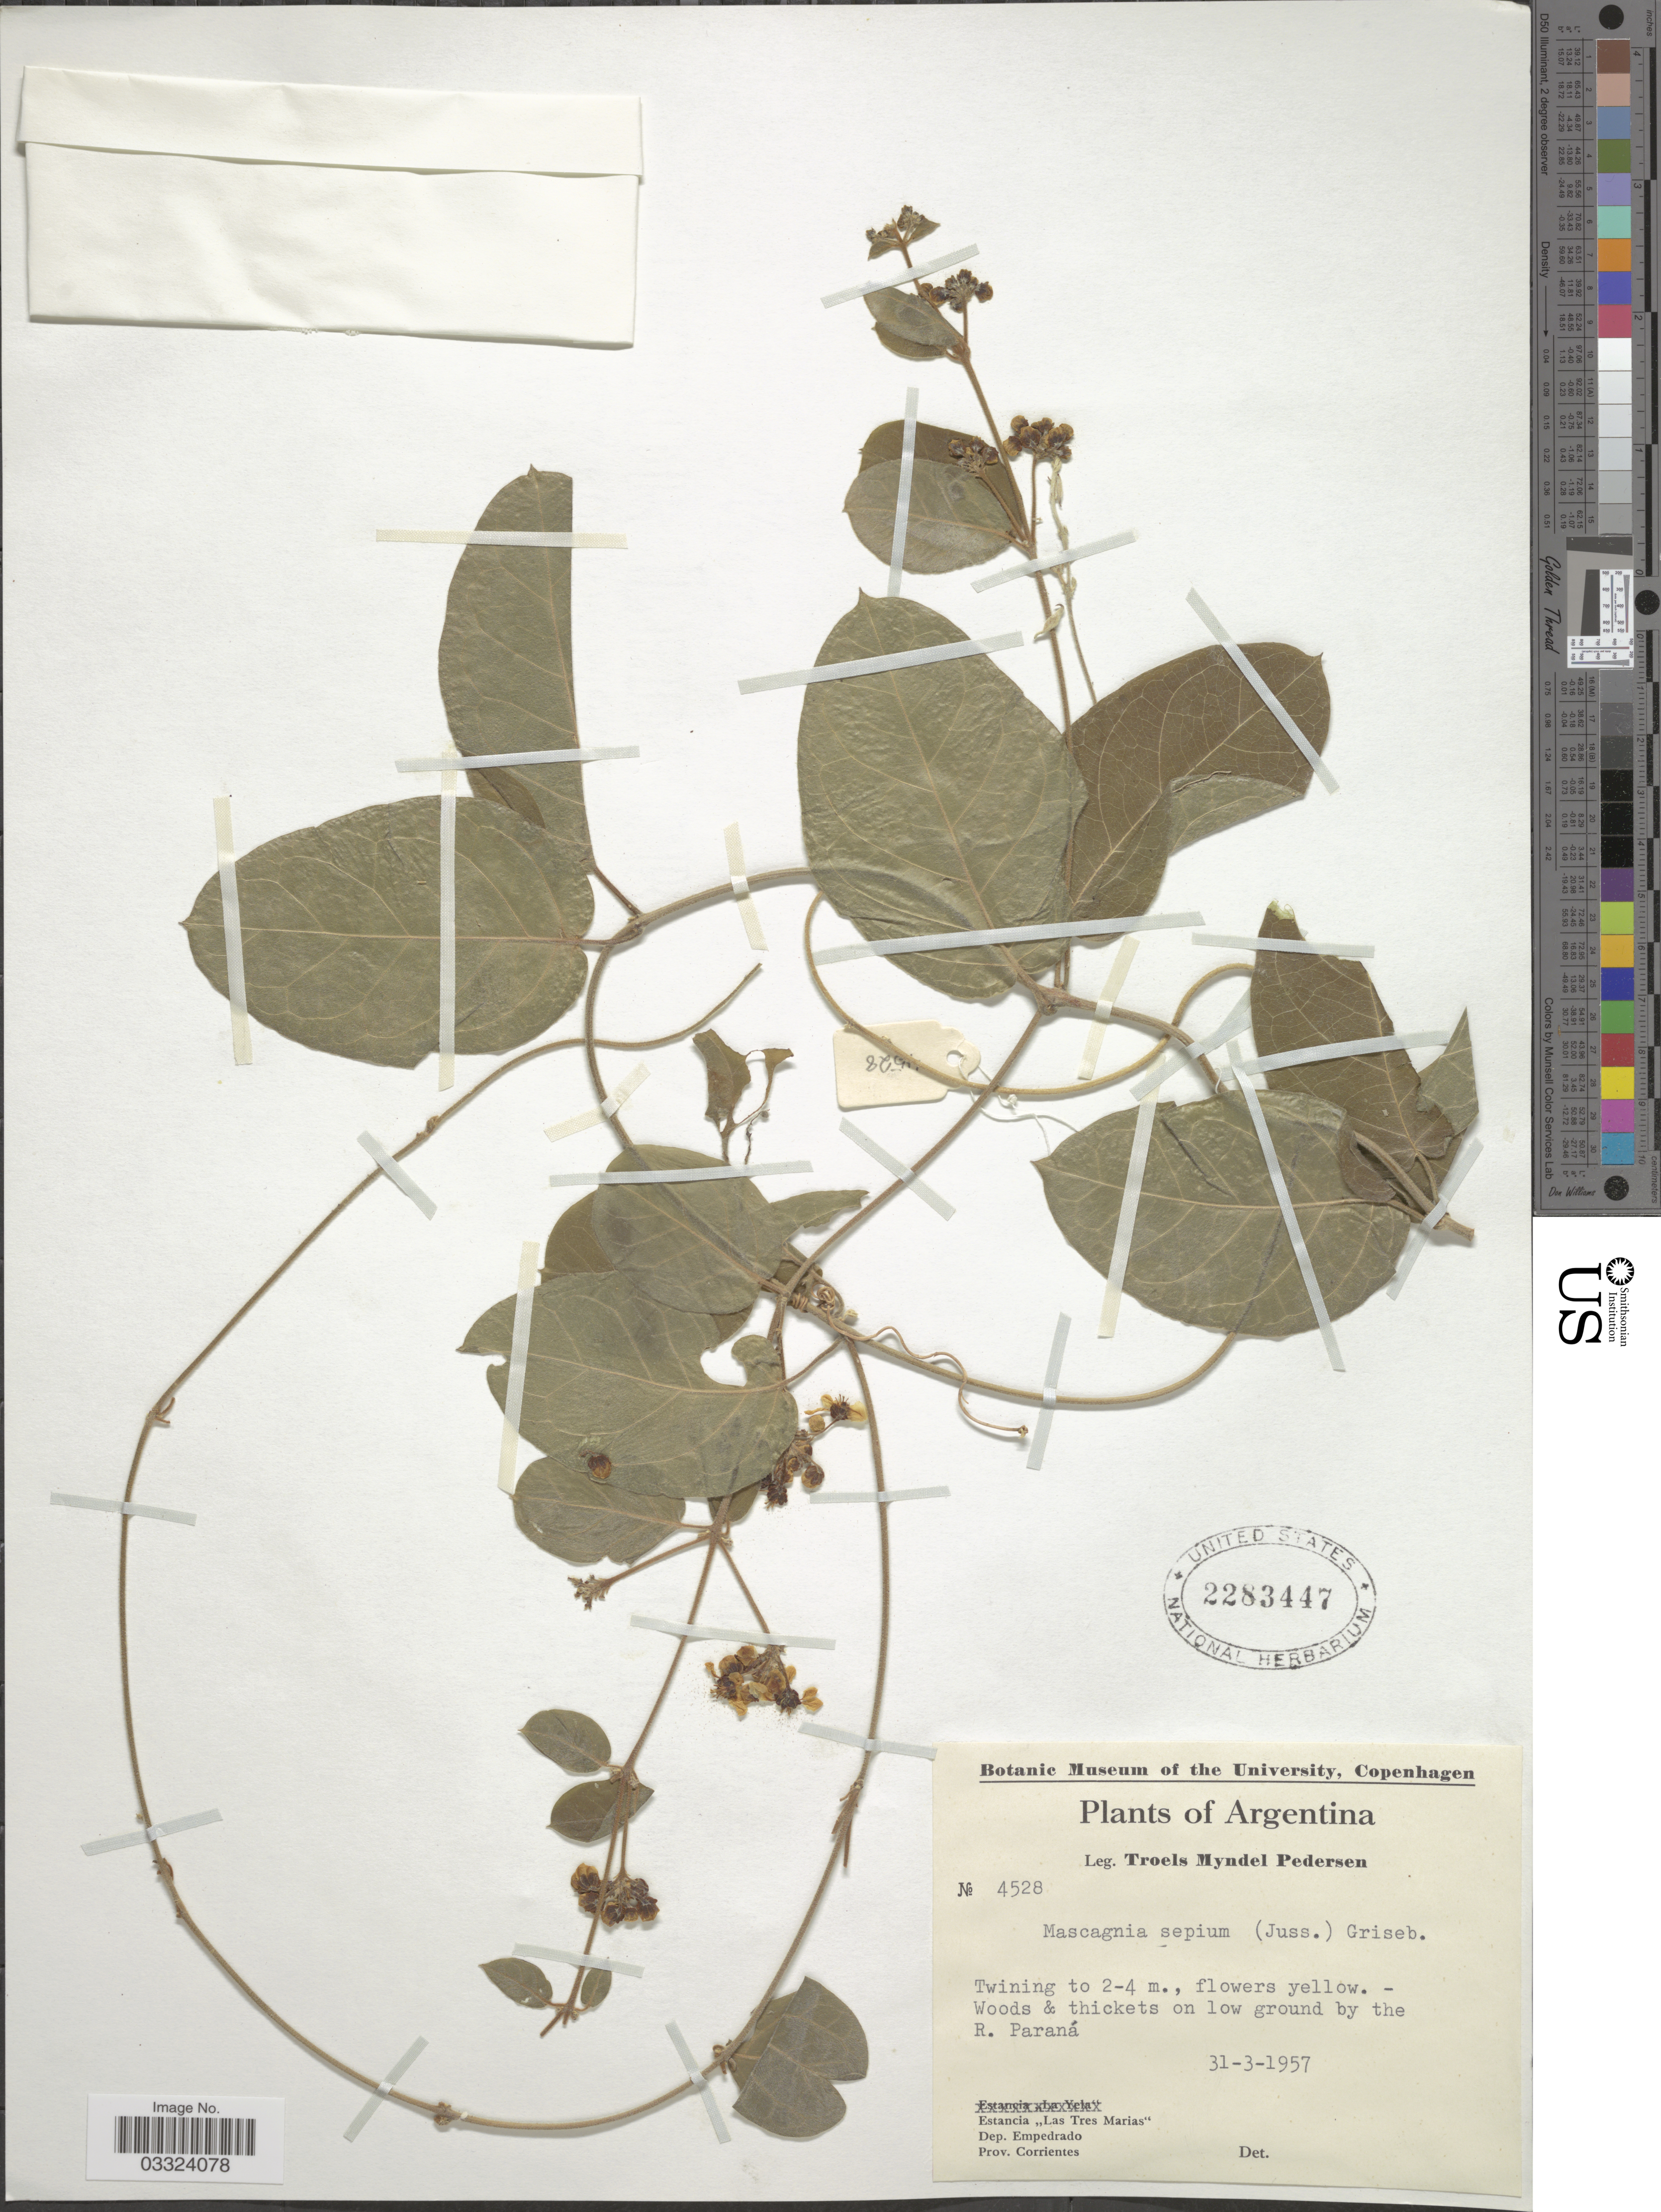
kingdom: Plantae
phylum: Tracheophyta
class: Magnoliopsida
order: Malpighiales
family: Malpighiaceae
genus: Mascagnia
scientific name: Mascagnia sepium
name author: (A. Juss.) Griseb.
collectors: T. Pederson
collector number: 4528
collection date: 1957-03-31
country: Argentina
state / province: Corrientes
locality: Woods & thickets on low ground by the R. Paraná. Estancia "Las Tres Marias", Dep. Empedrado.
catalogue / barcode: US 2283447